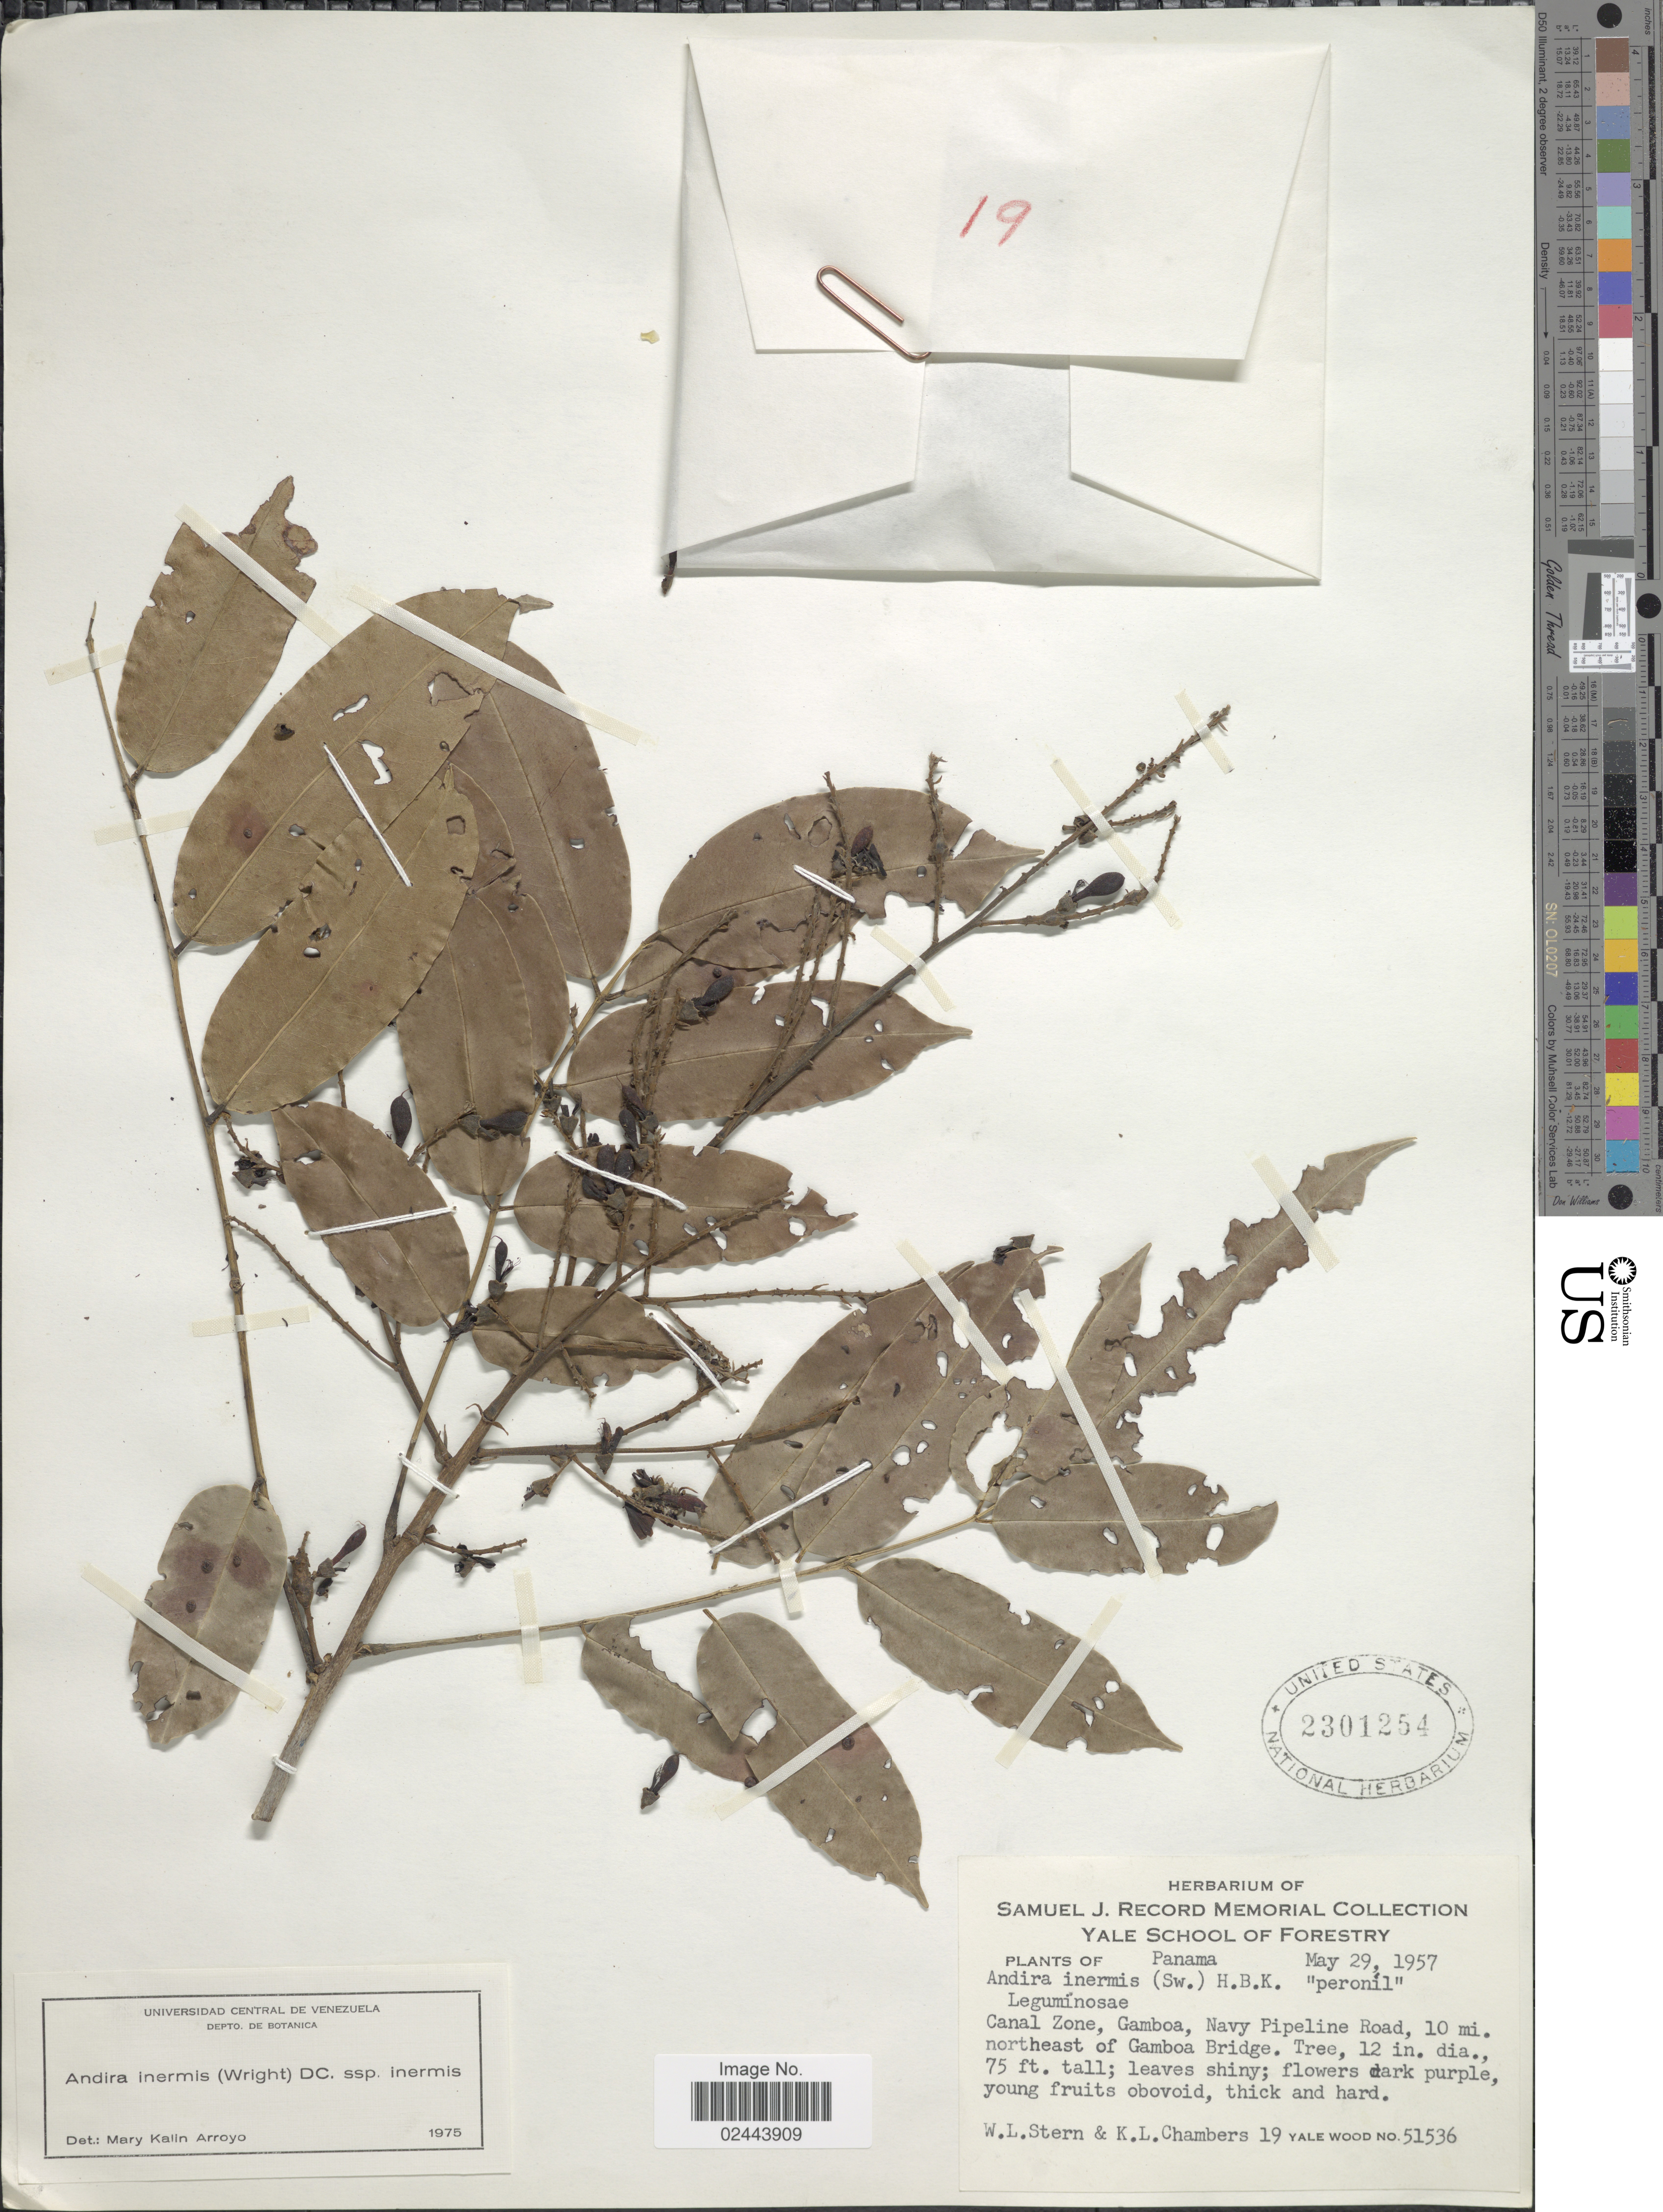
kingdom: Plantae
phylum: Tracheophyta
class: Magnoliopsida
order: Fabales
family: Fabaceae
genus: Andira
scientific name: Andira inermis subsp. inermis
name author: (W. Wright) Kunth ex DC.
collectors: W. L. Stern, K. Chambers & Y. Wood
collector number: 19/51536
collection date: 1957-05-29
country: Panama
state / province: Colón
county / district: Canal Zone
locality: Canal Zone, Gamboa, Navy Pipeline Road, 10 mi. northeast of Gamboa Bridge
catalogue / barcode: US 2301254